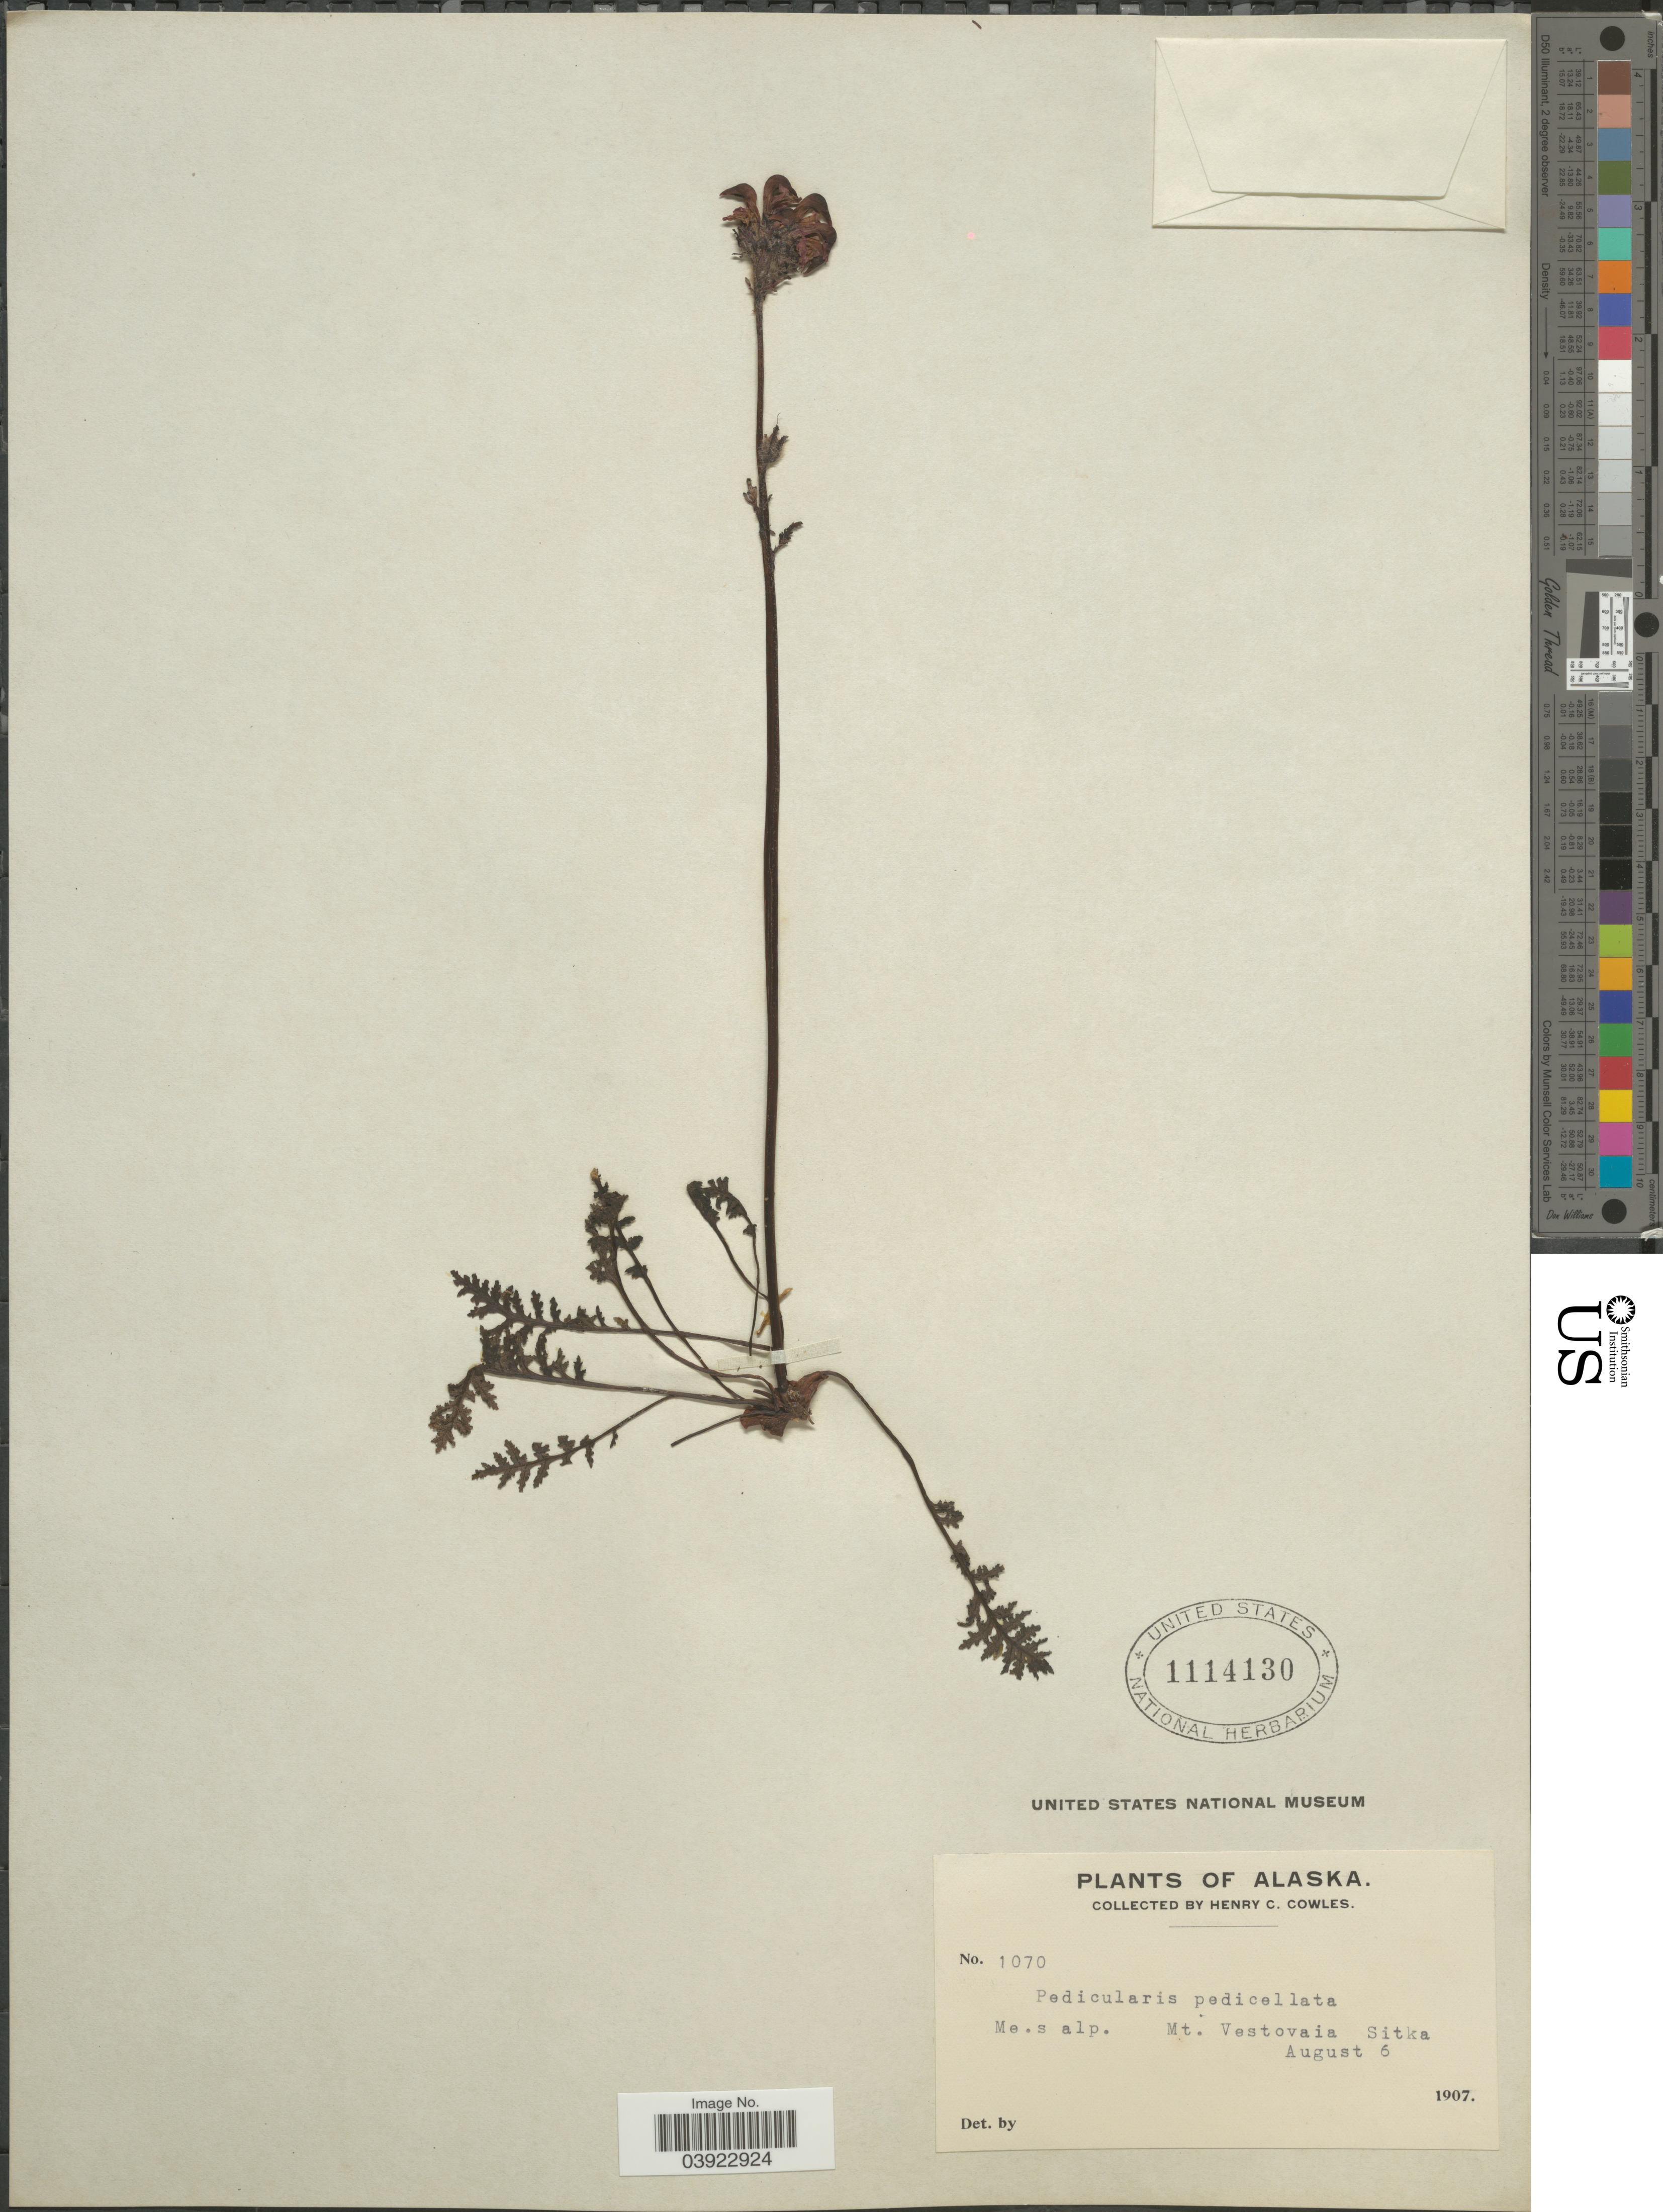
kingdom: Plantae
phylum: Tracheophyta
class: Magnoliopsida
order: Lamiales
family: Orobanchaceae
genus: Pedicularis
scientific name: Pedicularis ornithorhyncha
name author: Benth.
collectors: H. Cowles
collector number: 1070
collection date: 1907-08-06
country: United States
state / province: Alaska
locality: Me. s. alp. Mt. Vestovaia Sitka.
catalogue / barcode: US 1114130